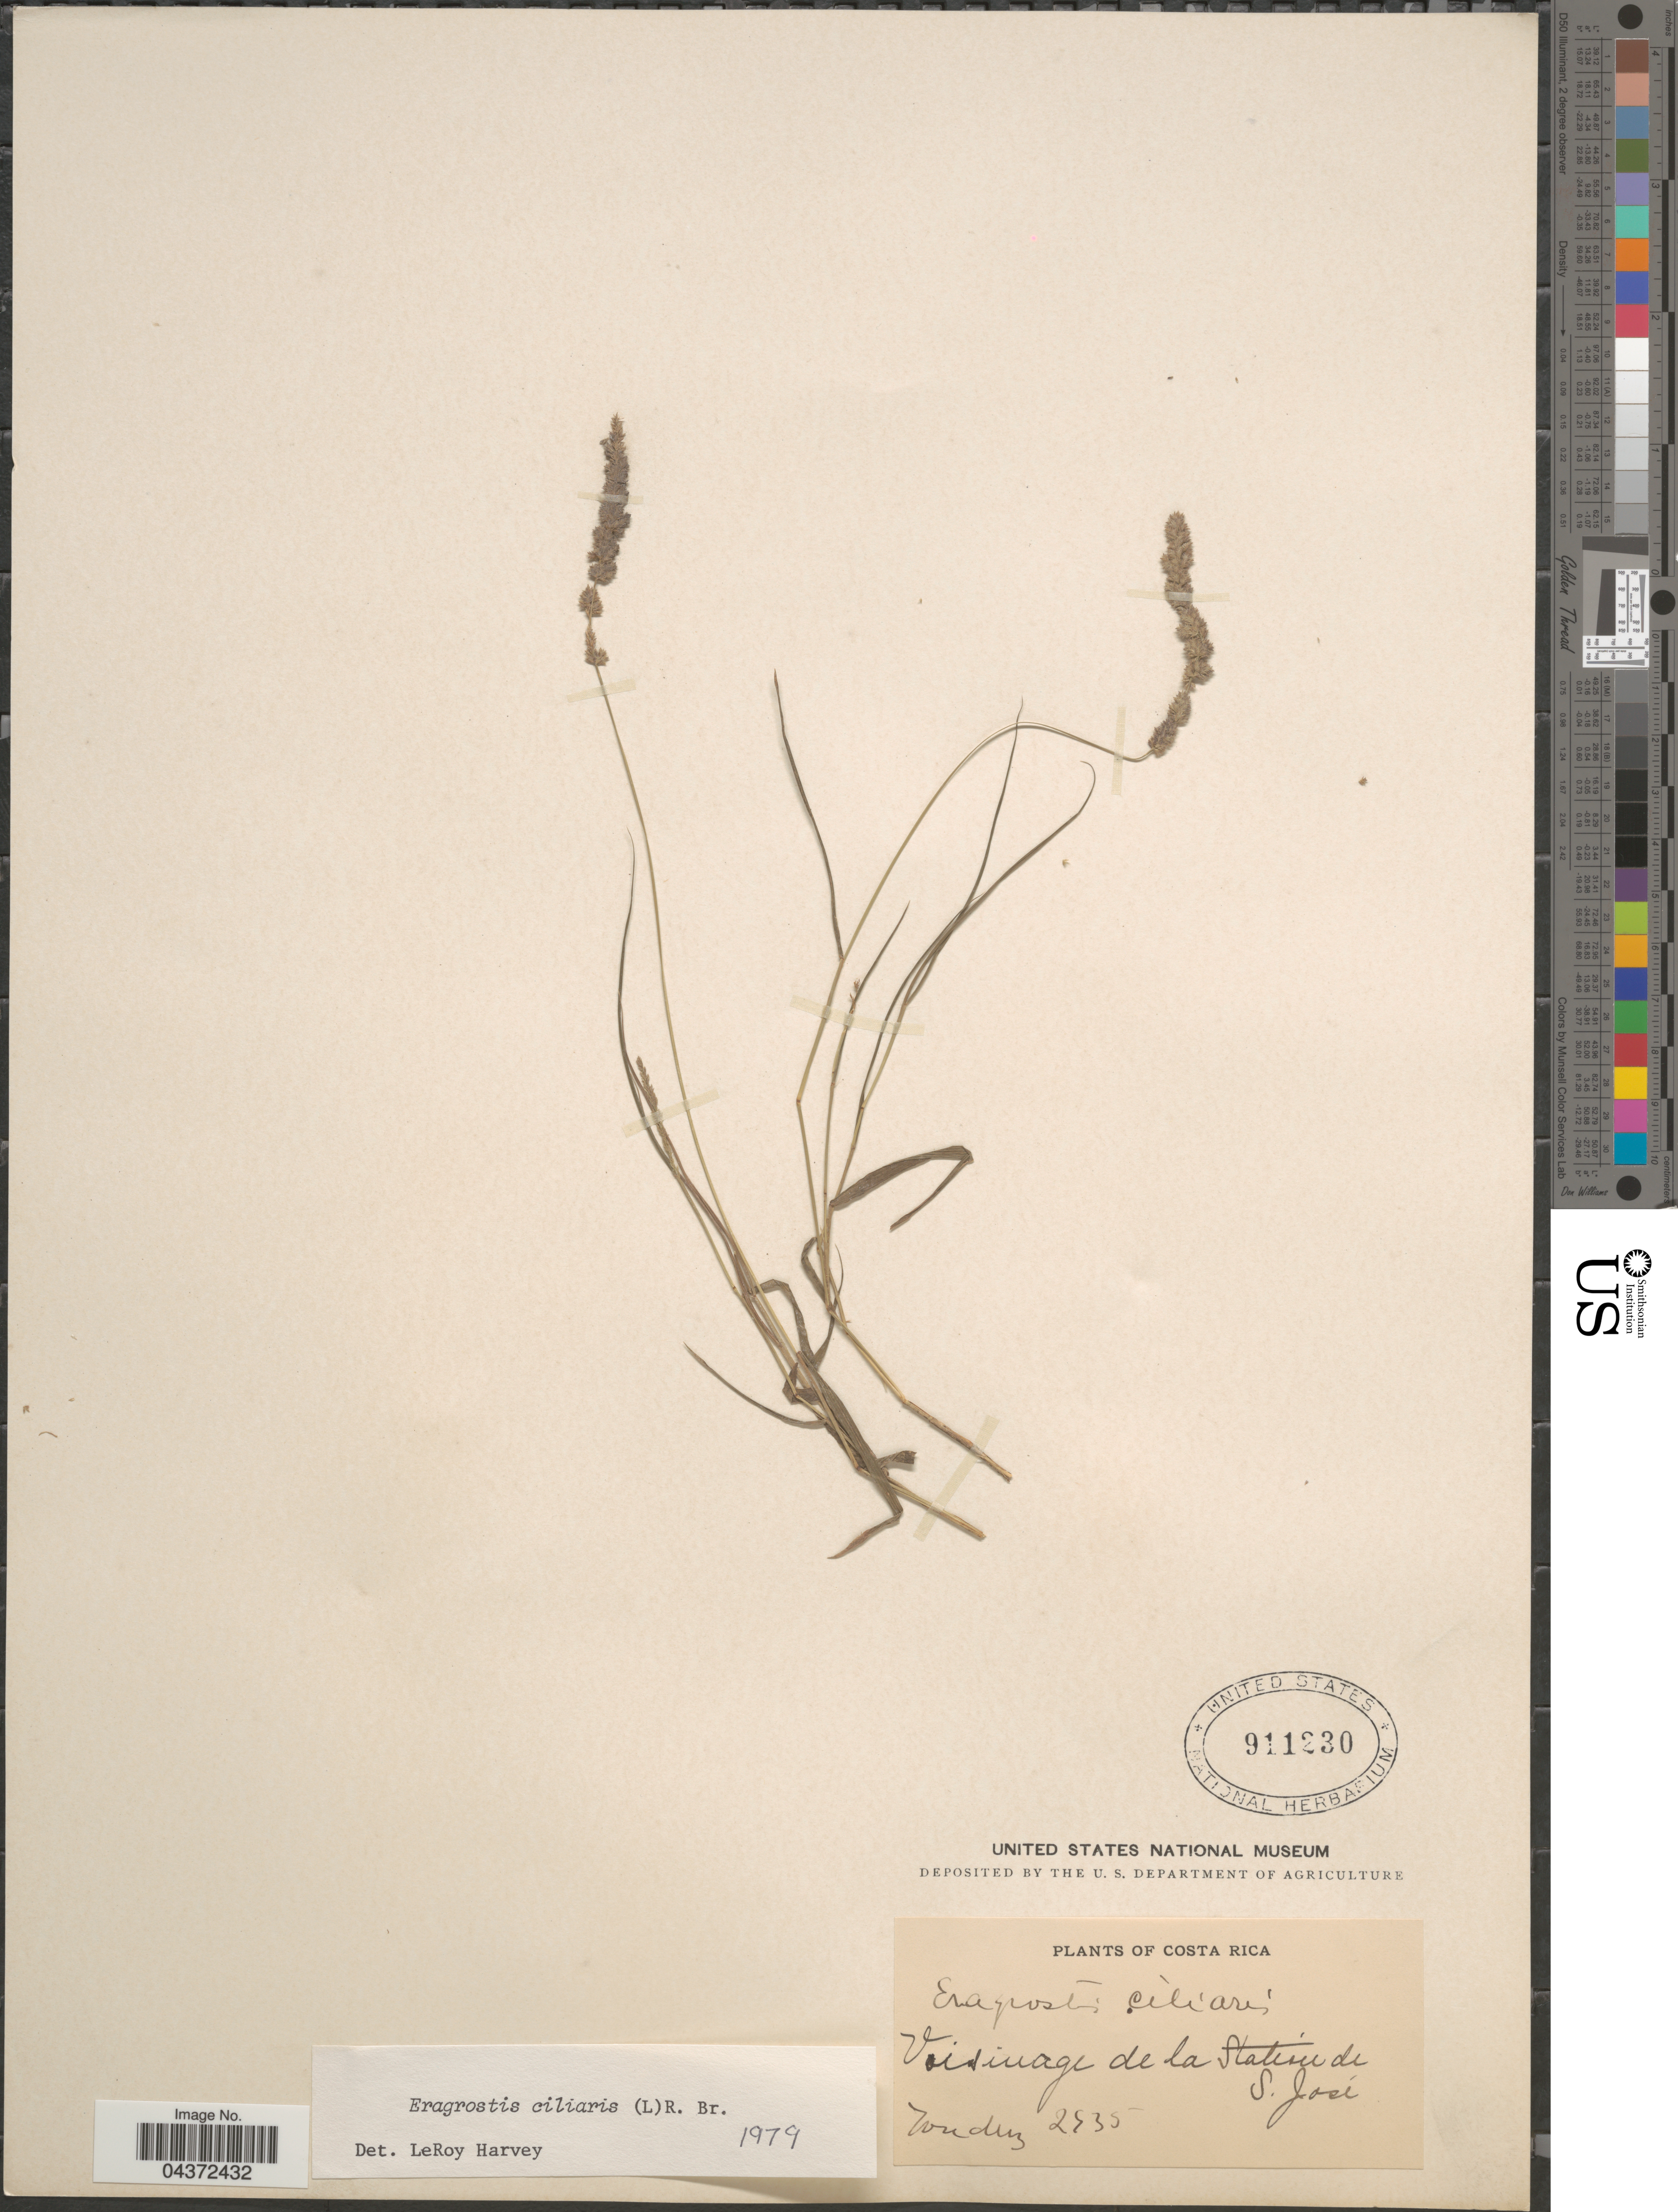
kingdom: Plantae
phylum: Tracheophyta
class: Liliopsida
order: Poales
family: Poaceae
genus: Eragrostis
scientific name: Eragrostis ciliaris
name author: (L.) R. Br.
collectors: Tonduz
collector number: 2935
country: Costa Rica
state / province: San José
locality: Voisinage de la Station de S. José.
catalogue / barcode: US 911230